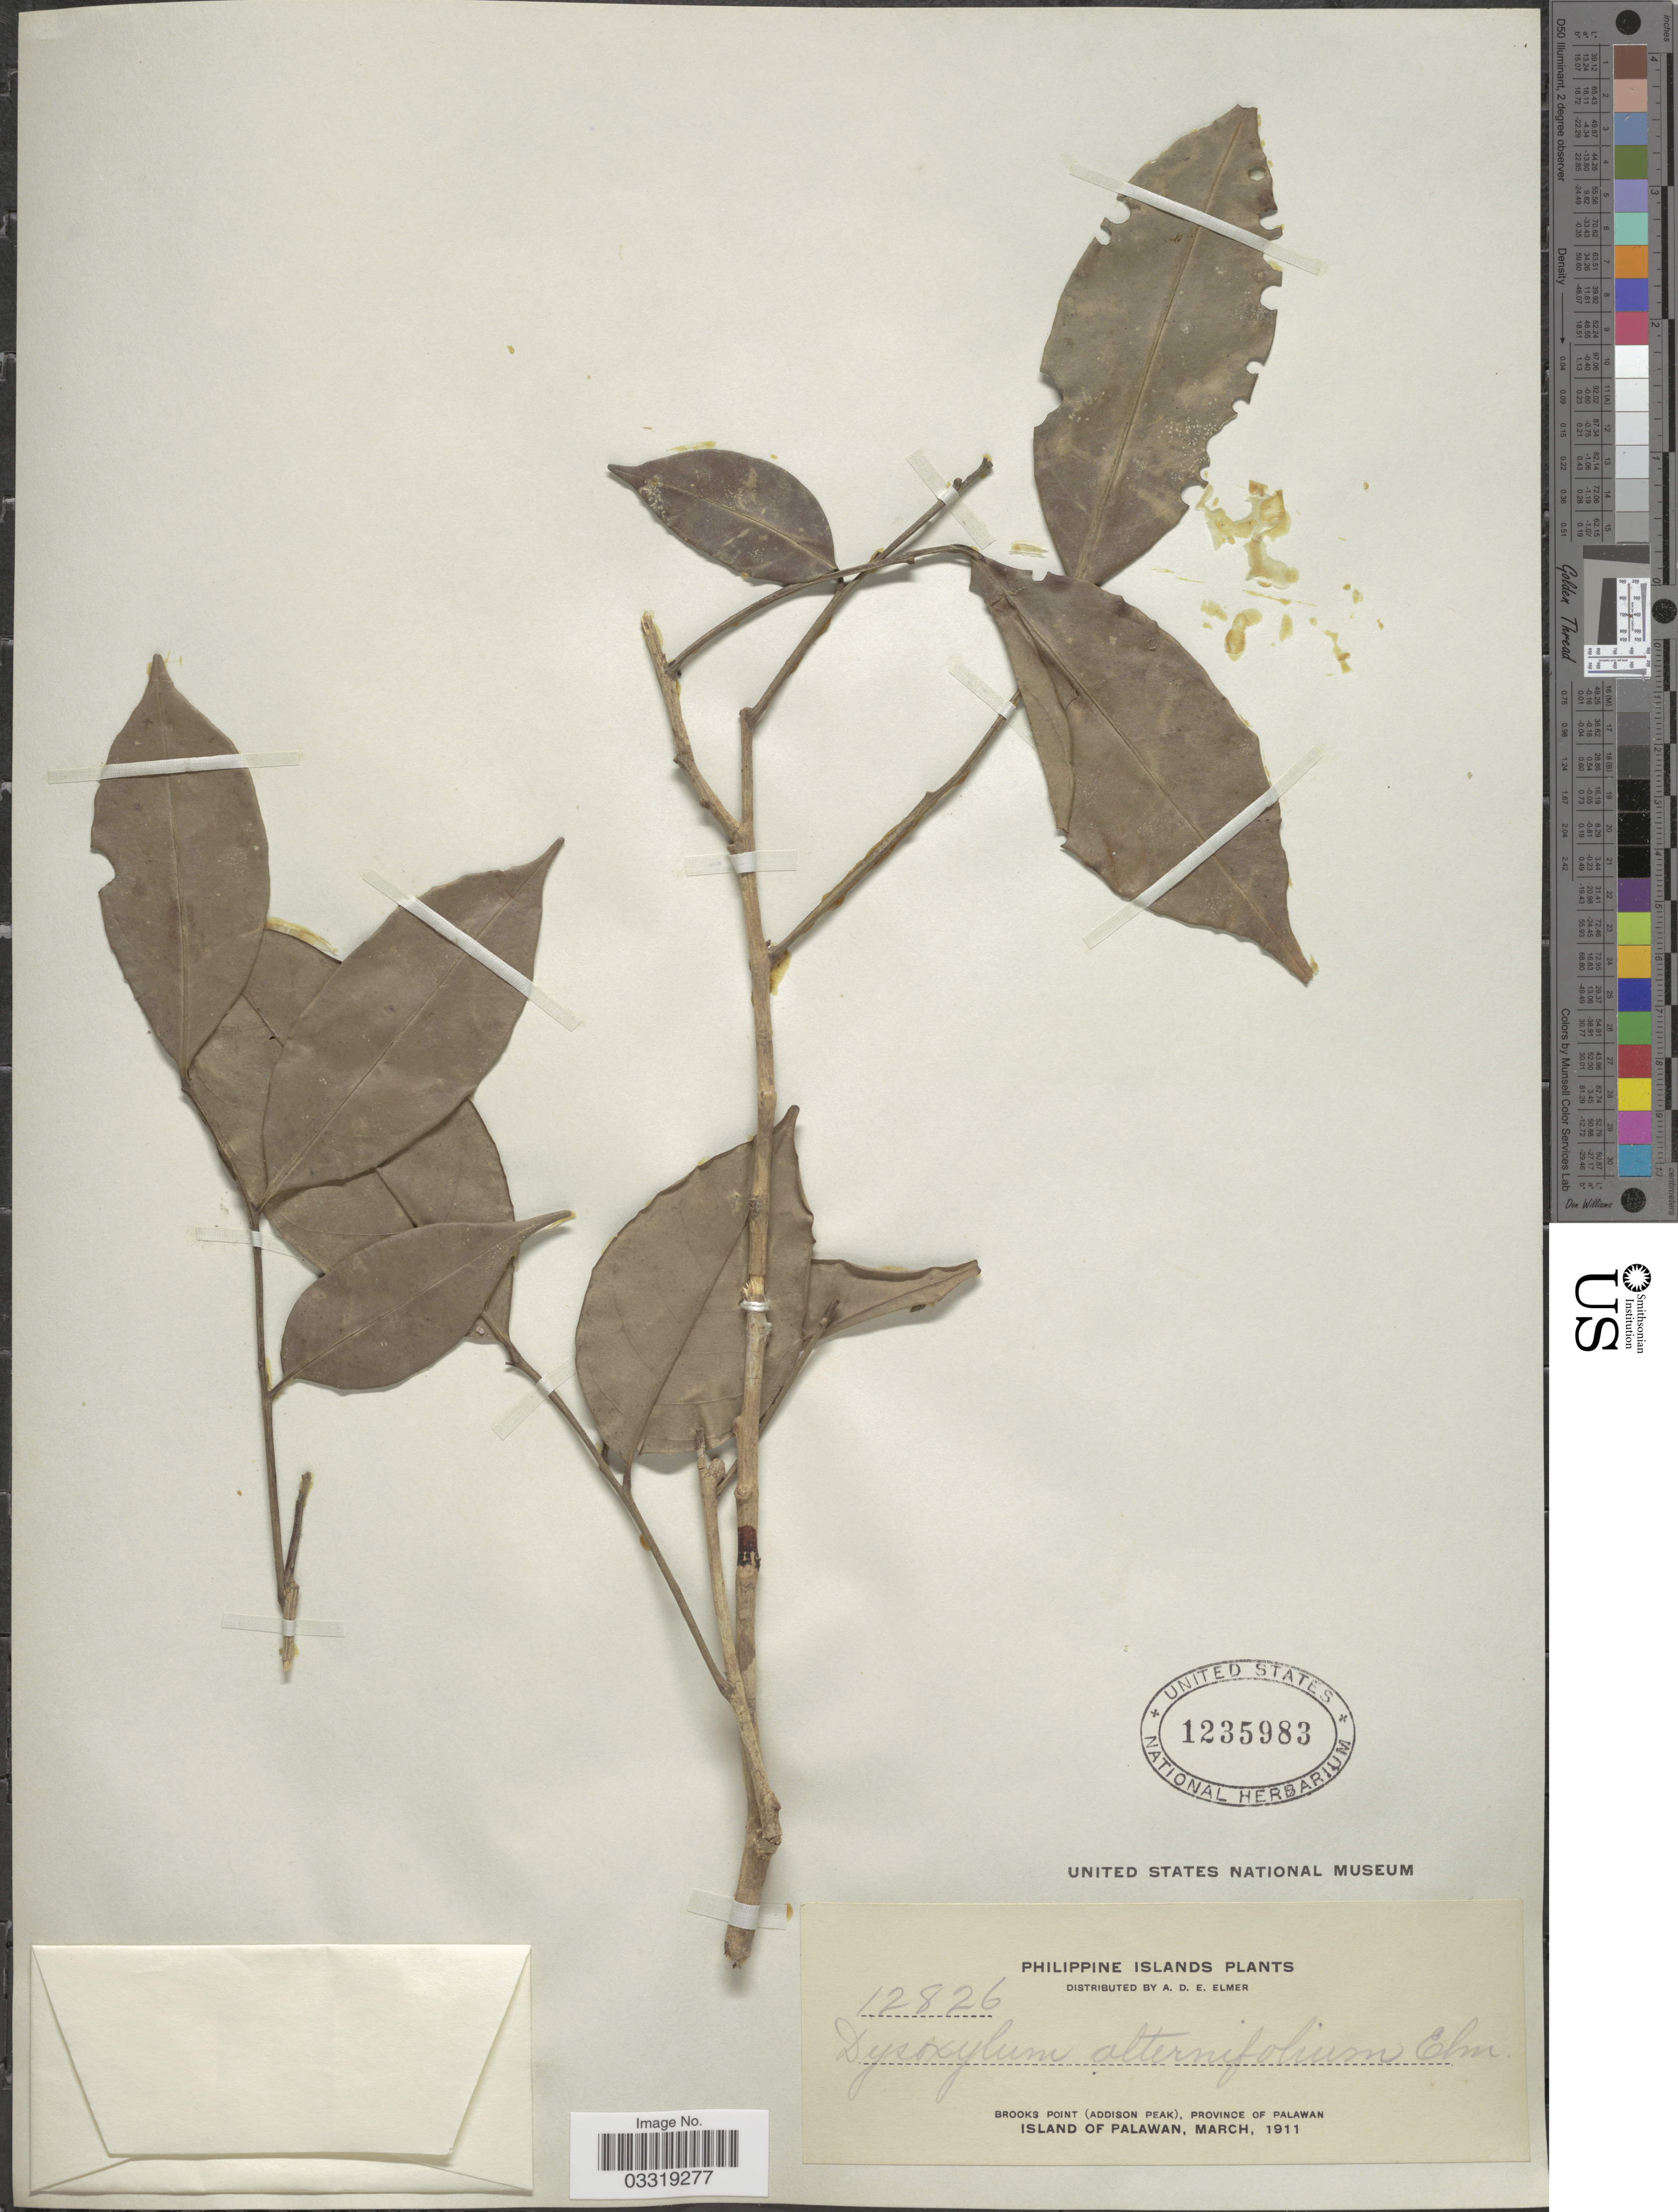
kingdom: Plantae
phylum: Tracheophyta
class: Magnoliopsida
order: Sapindales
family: Meliaceae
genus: Dysoxylum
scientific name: Dysoxylum brachybotrys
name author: Merr.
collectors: A. D. E. Elmer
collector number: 12826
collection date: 1911-03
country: Philippines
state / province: Mimaropa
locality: Brooks Point (Addison Peak), Province of Palawan. Island of Palawan.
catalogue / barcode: US 1235983